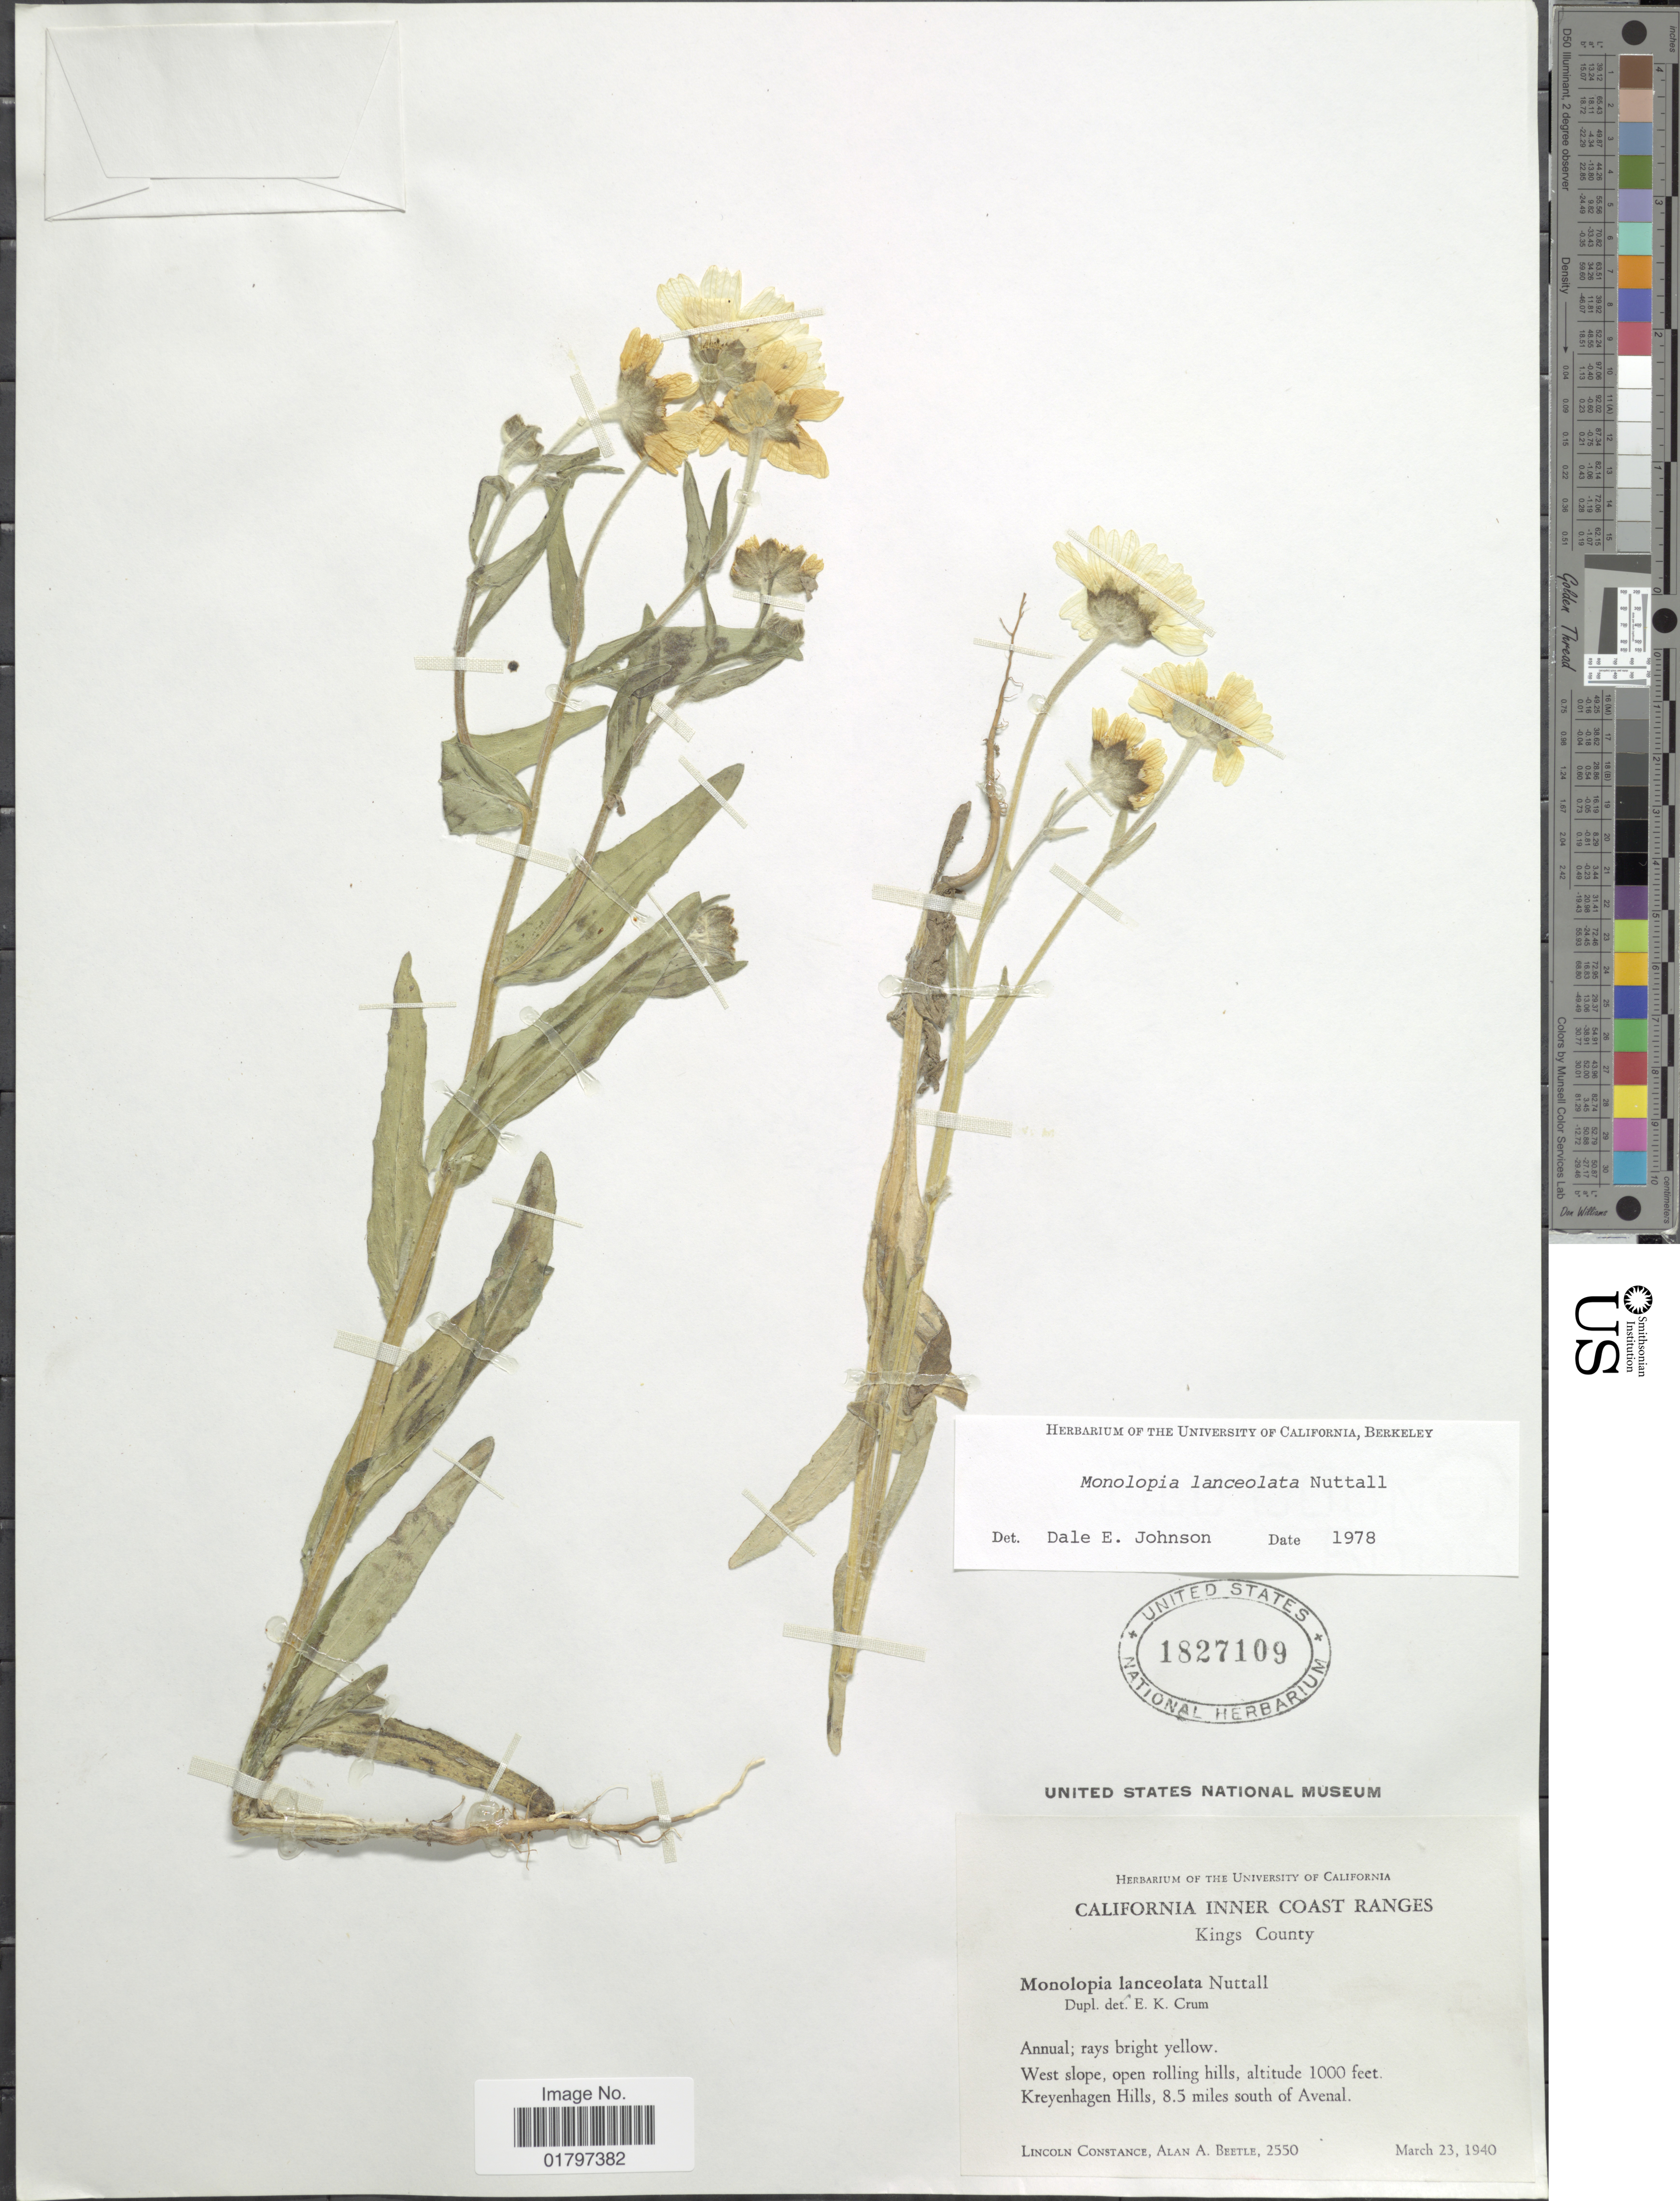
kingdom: Plantae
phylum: Tracheophyta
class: Magnoliopsida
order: Asterales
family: Asteraceae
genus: Monolopia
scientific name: Monolopia lanceolata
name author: Nutt.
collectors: L. Constance & A. A. Beetle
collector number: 2550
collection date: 1940-03-23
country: United States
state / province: California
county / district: Kings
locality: California Inner Coast Ranges. Kings County. West slope, open rolling hills, Kreyenhagen Hills, 8.5 miles south of Avenal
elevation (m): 305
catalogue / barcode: US 1827109